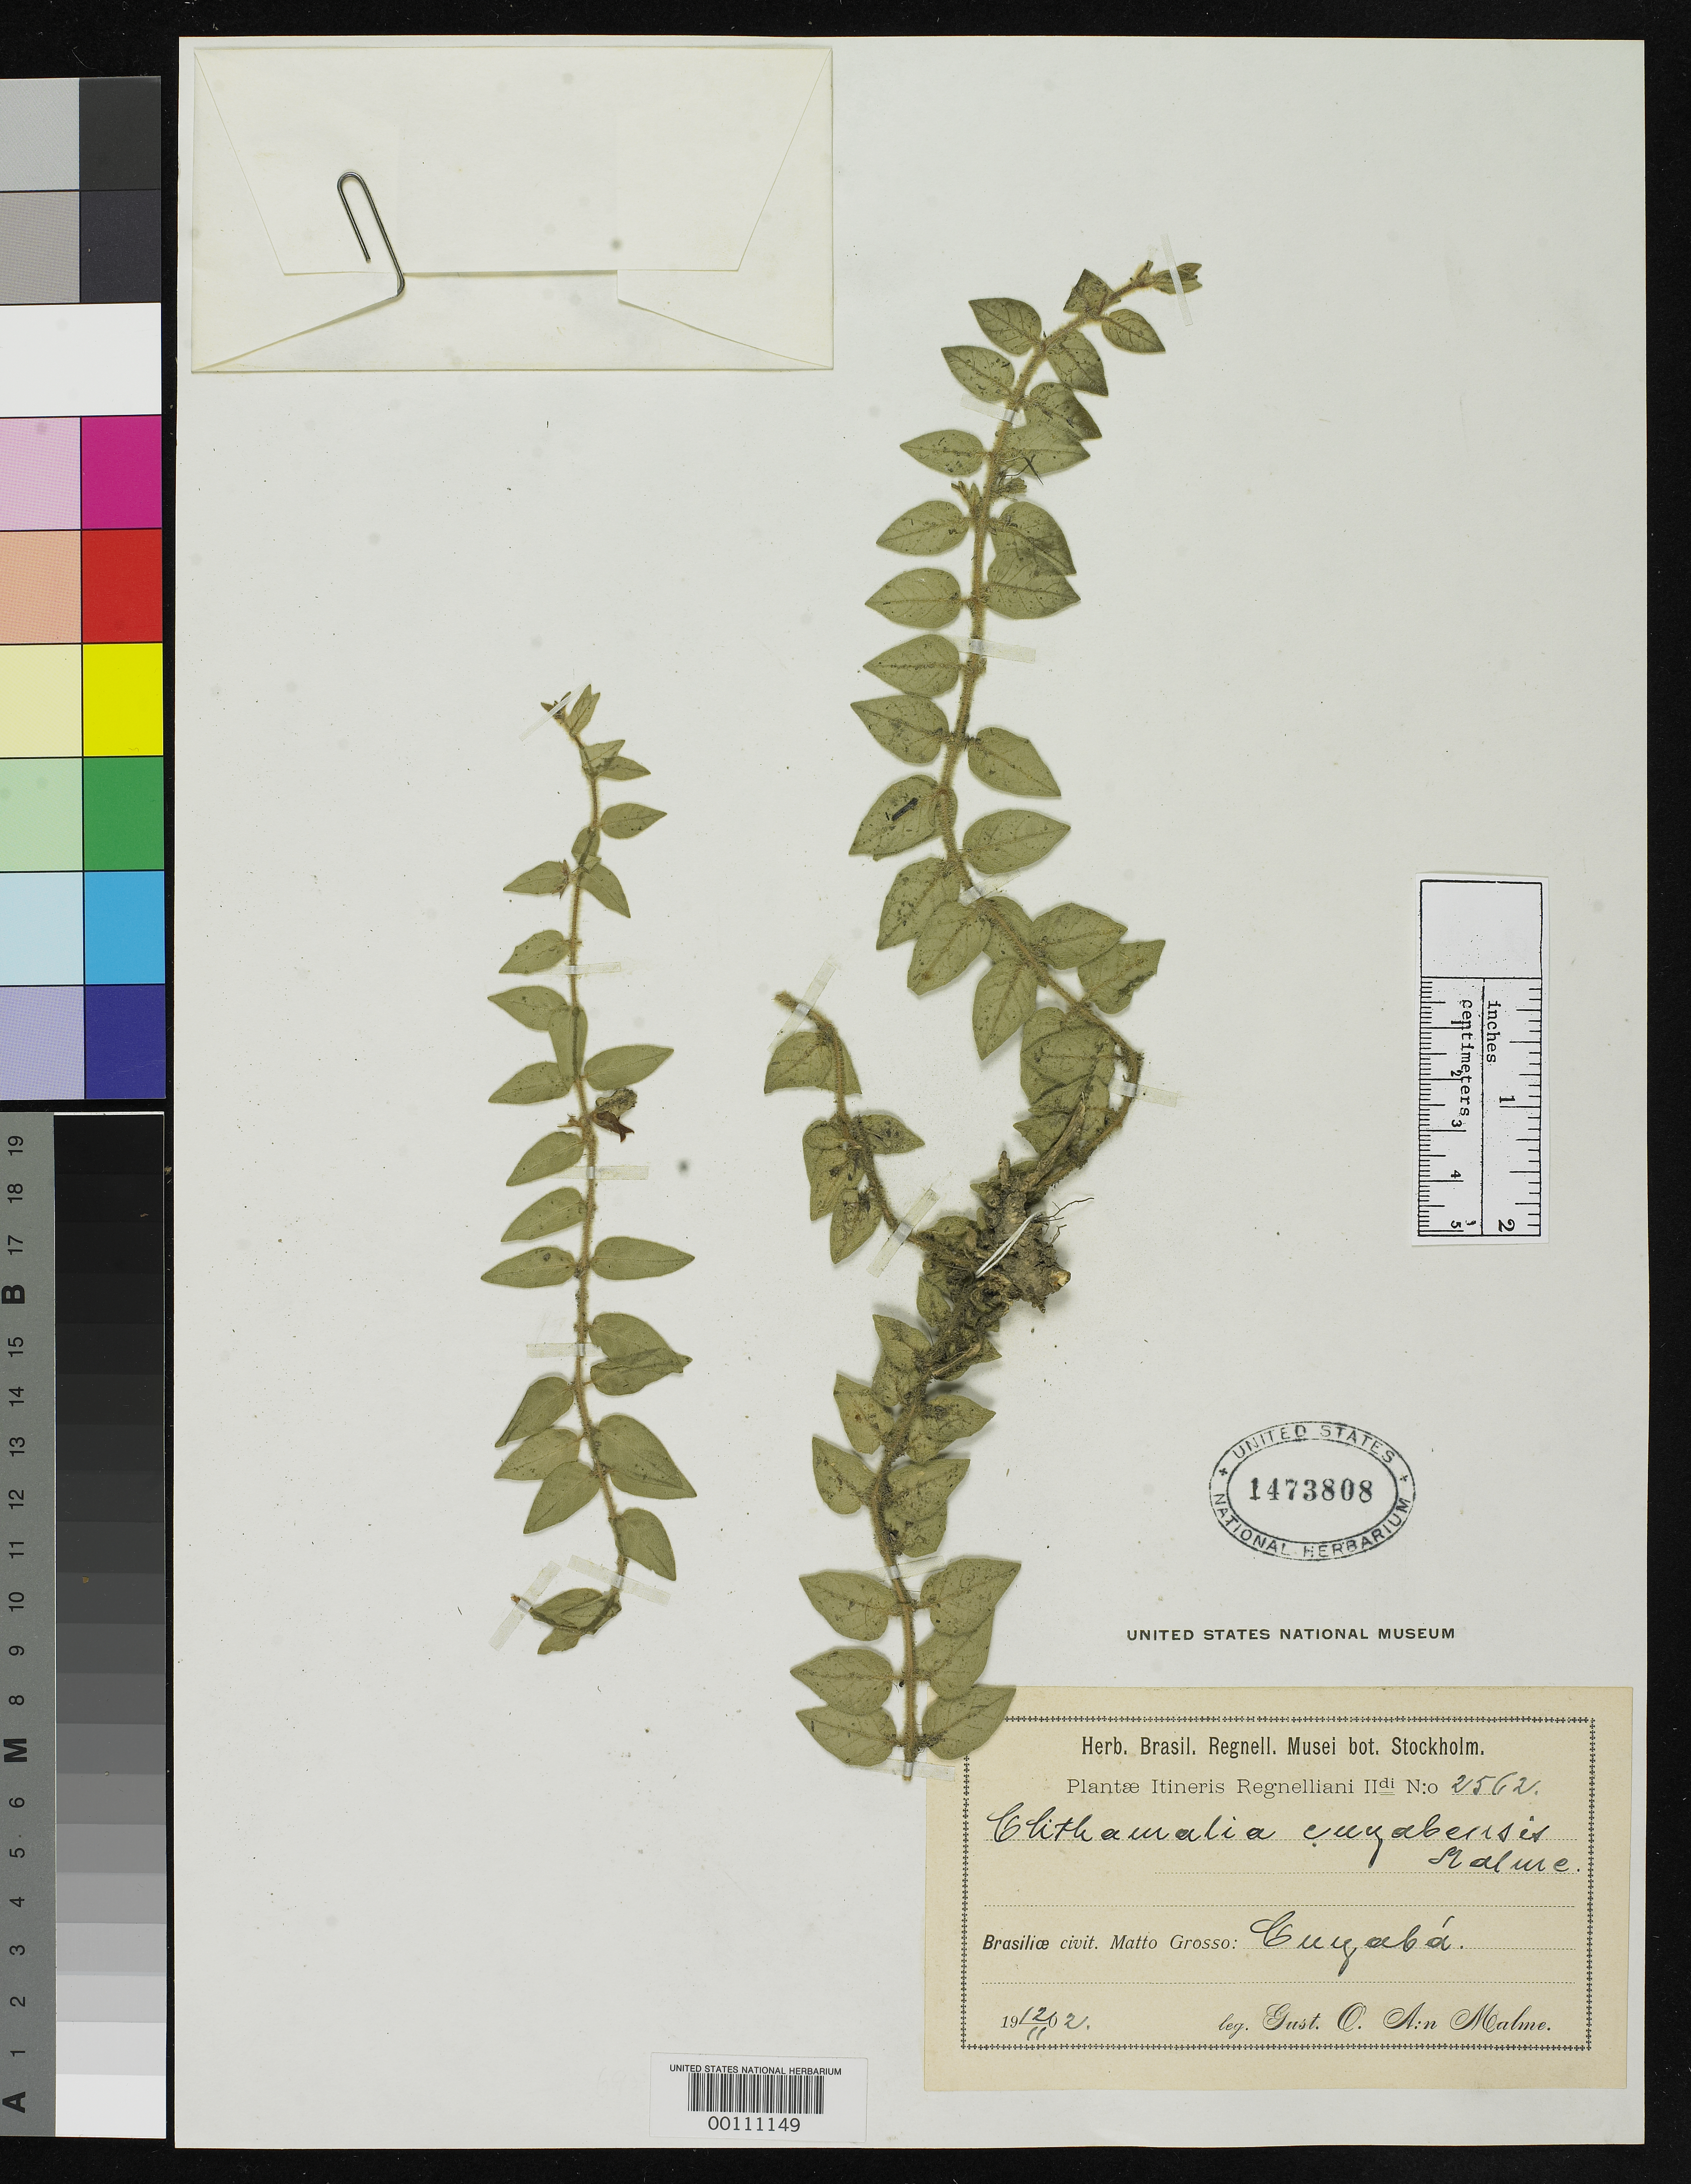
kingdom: Plantae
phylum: Tracheophyta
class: Magnoliopsida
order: Gentianales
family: Apocynaceae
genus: Chthamalia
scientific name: Chthamalia cuyabensis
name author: Malme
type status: Isosyntype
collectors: G. O. A. Malme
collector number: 2562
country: Brazil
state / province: Mato Grosso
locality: Cuyaba.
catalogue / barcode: US 1473808